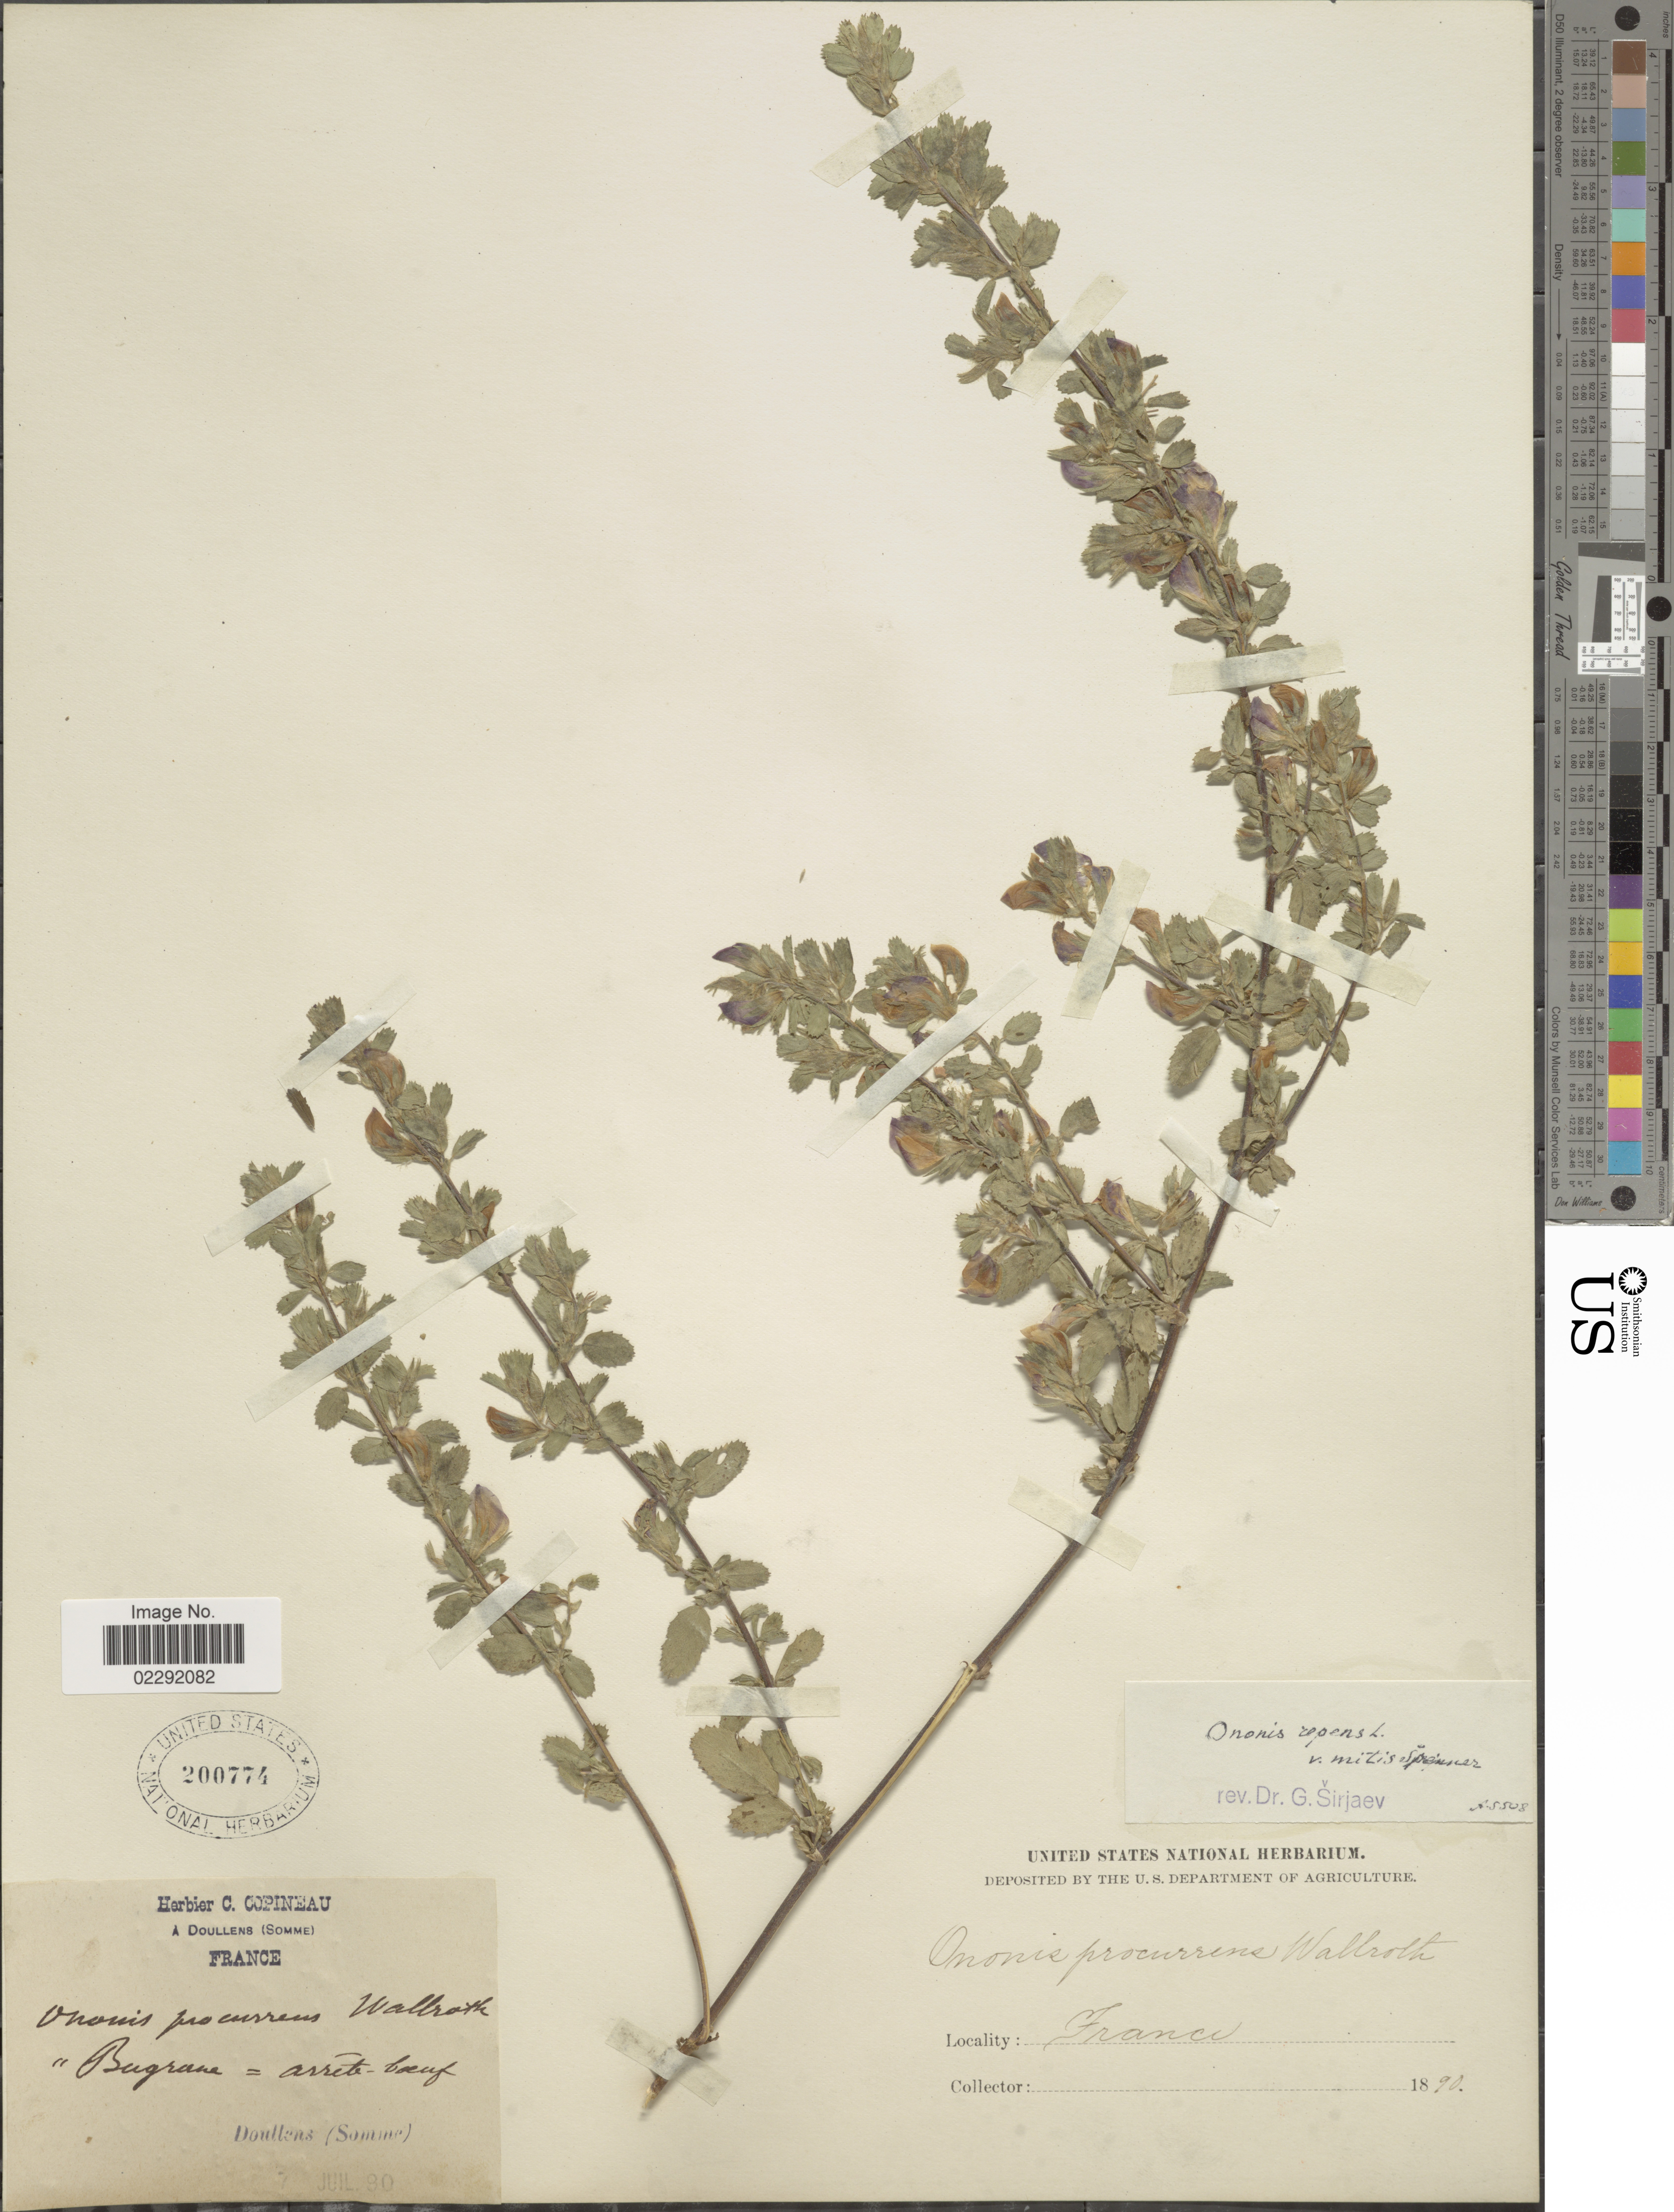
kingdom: Plantae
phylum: Tracheophyta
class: Magnoliopsida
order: Fabales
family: Fabaceae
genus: Ononis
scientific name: Ononis repens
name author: L.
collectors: C. Copineau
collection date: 1890-07-07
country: France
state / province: Hauts-de-France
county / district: Somme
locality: Doullens (Somme)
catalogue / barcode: US 200774